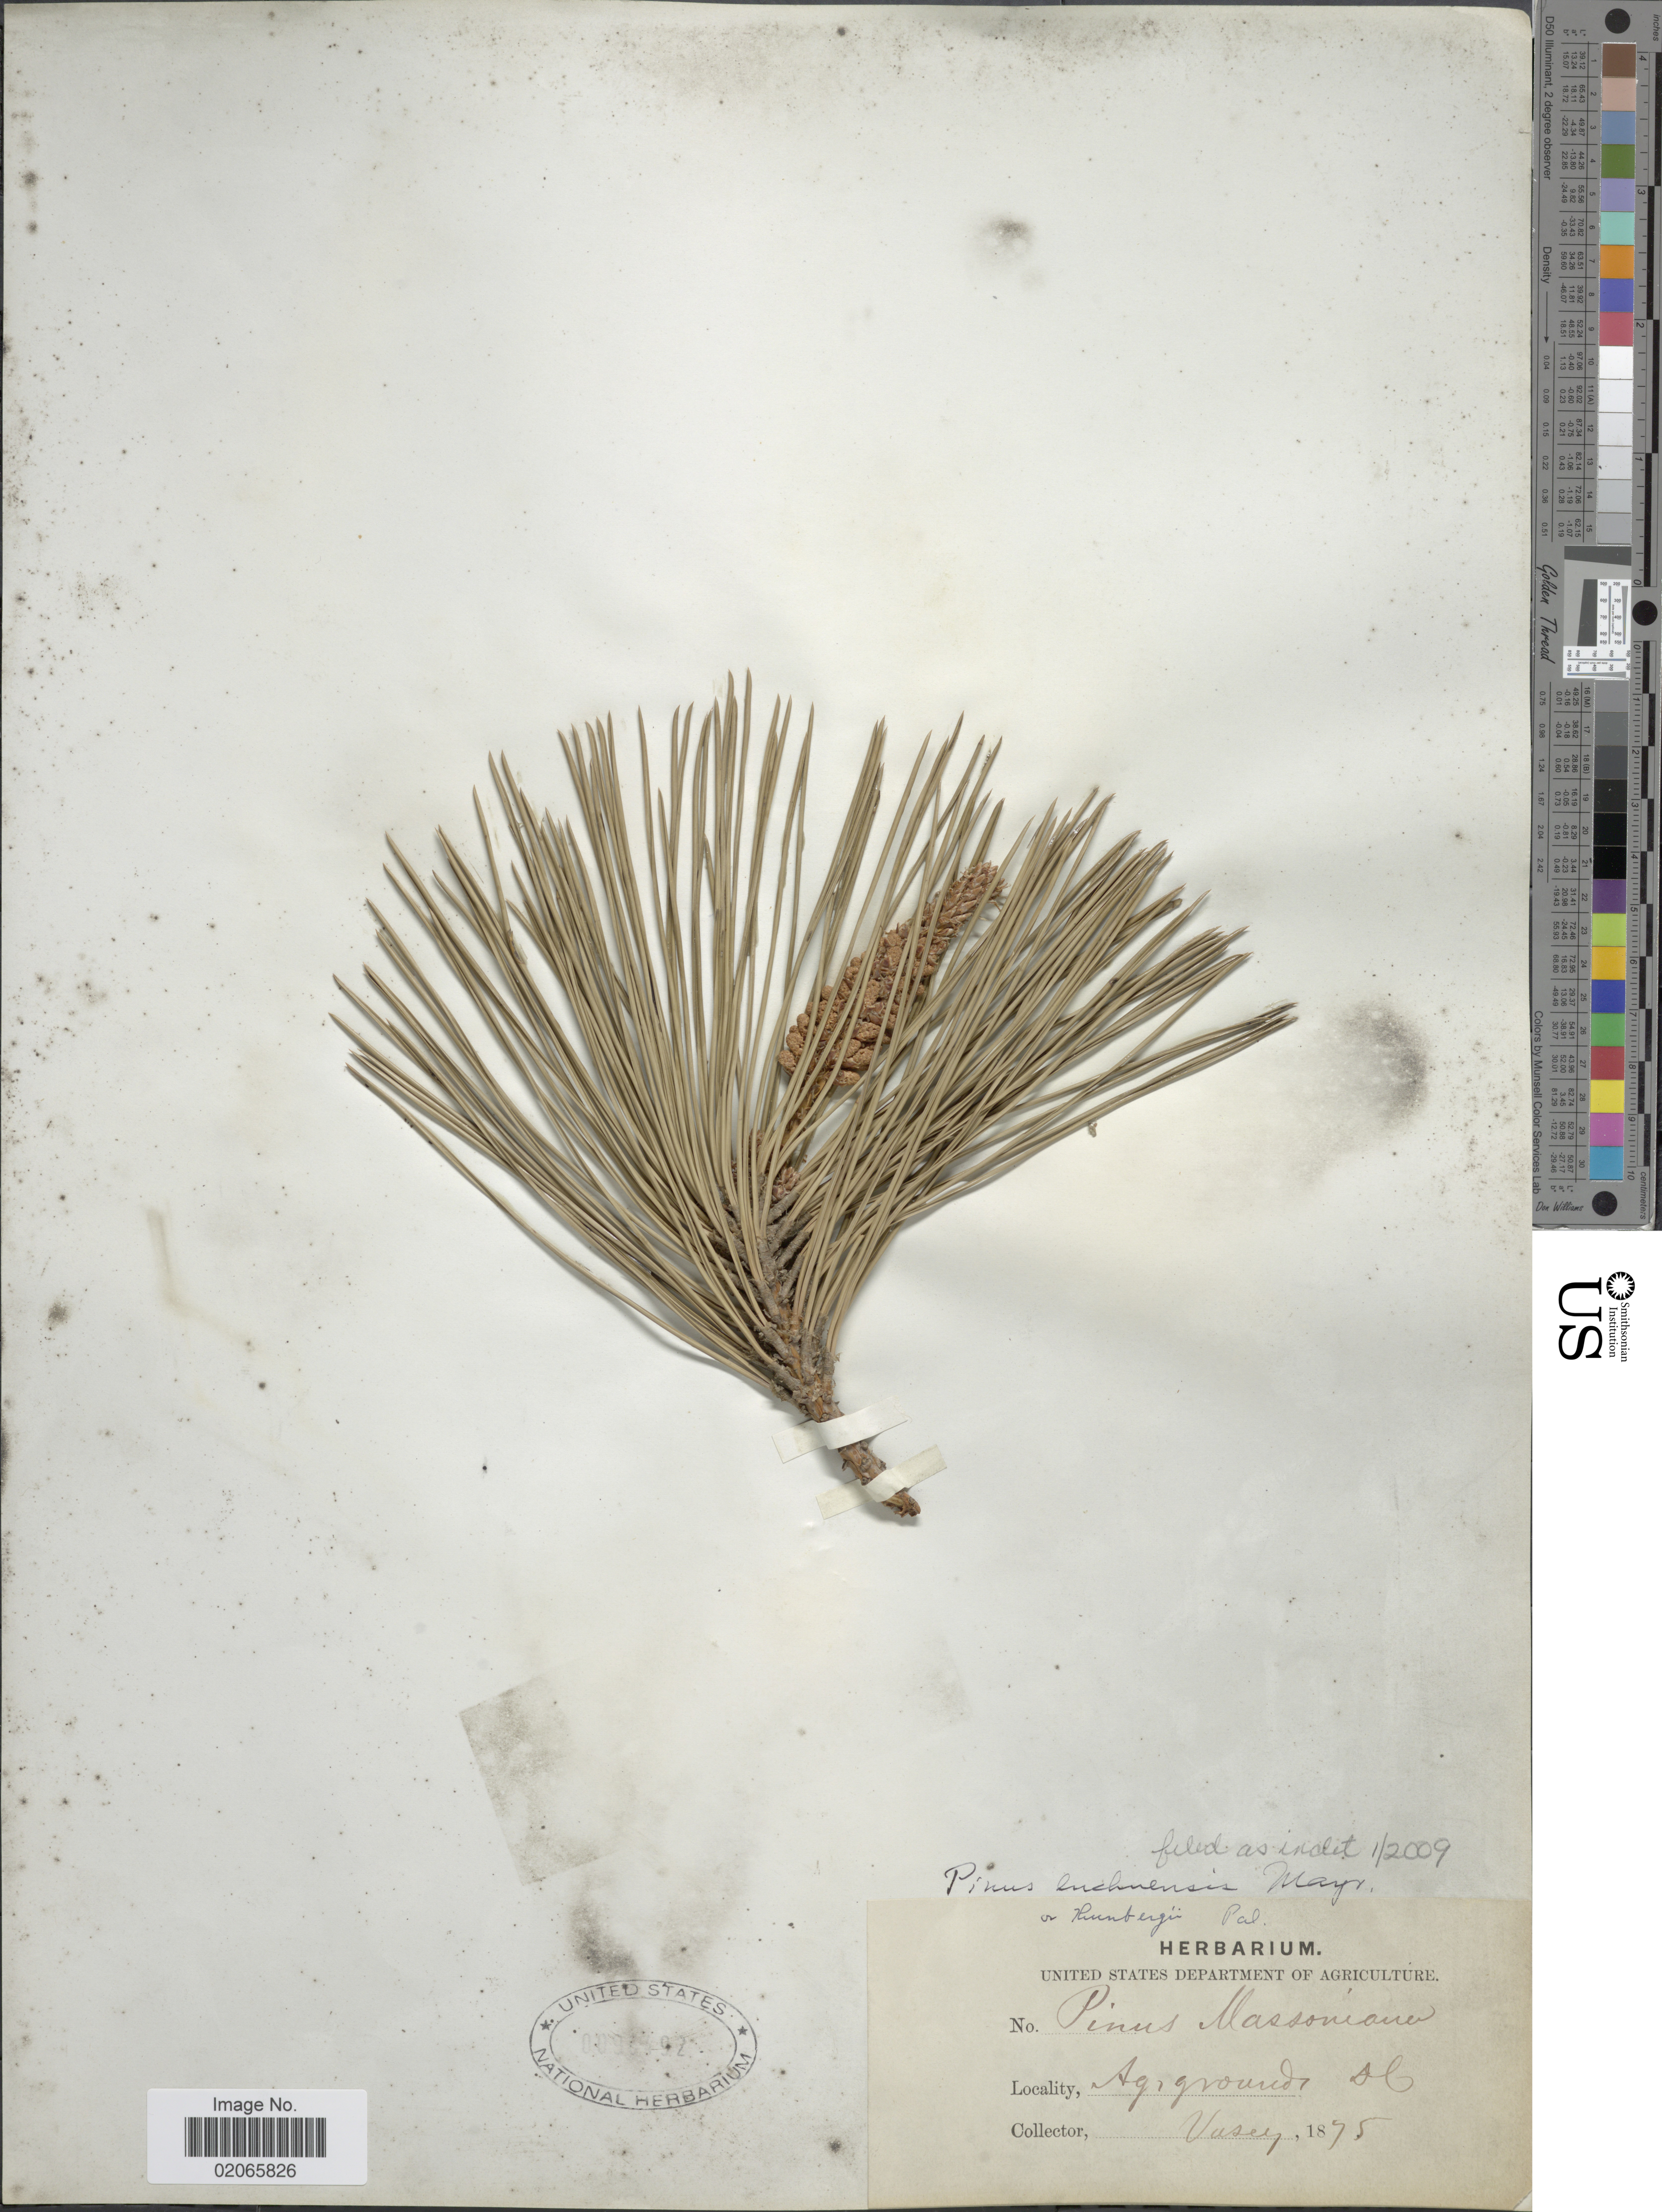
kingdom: Plantae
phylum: Tracheophyta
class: Pinopsida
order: Pinales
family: Pinaceae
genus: Pinus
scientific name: Pinus sp.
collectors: Vasey, --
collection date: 1875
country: United States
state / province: District of Columbia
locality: Agr, grounds